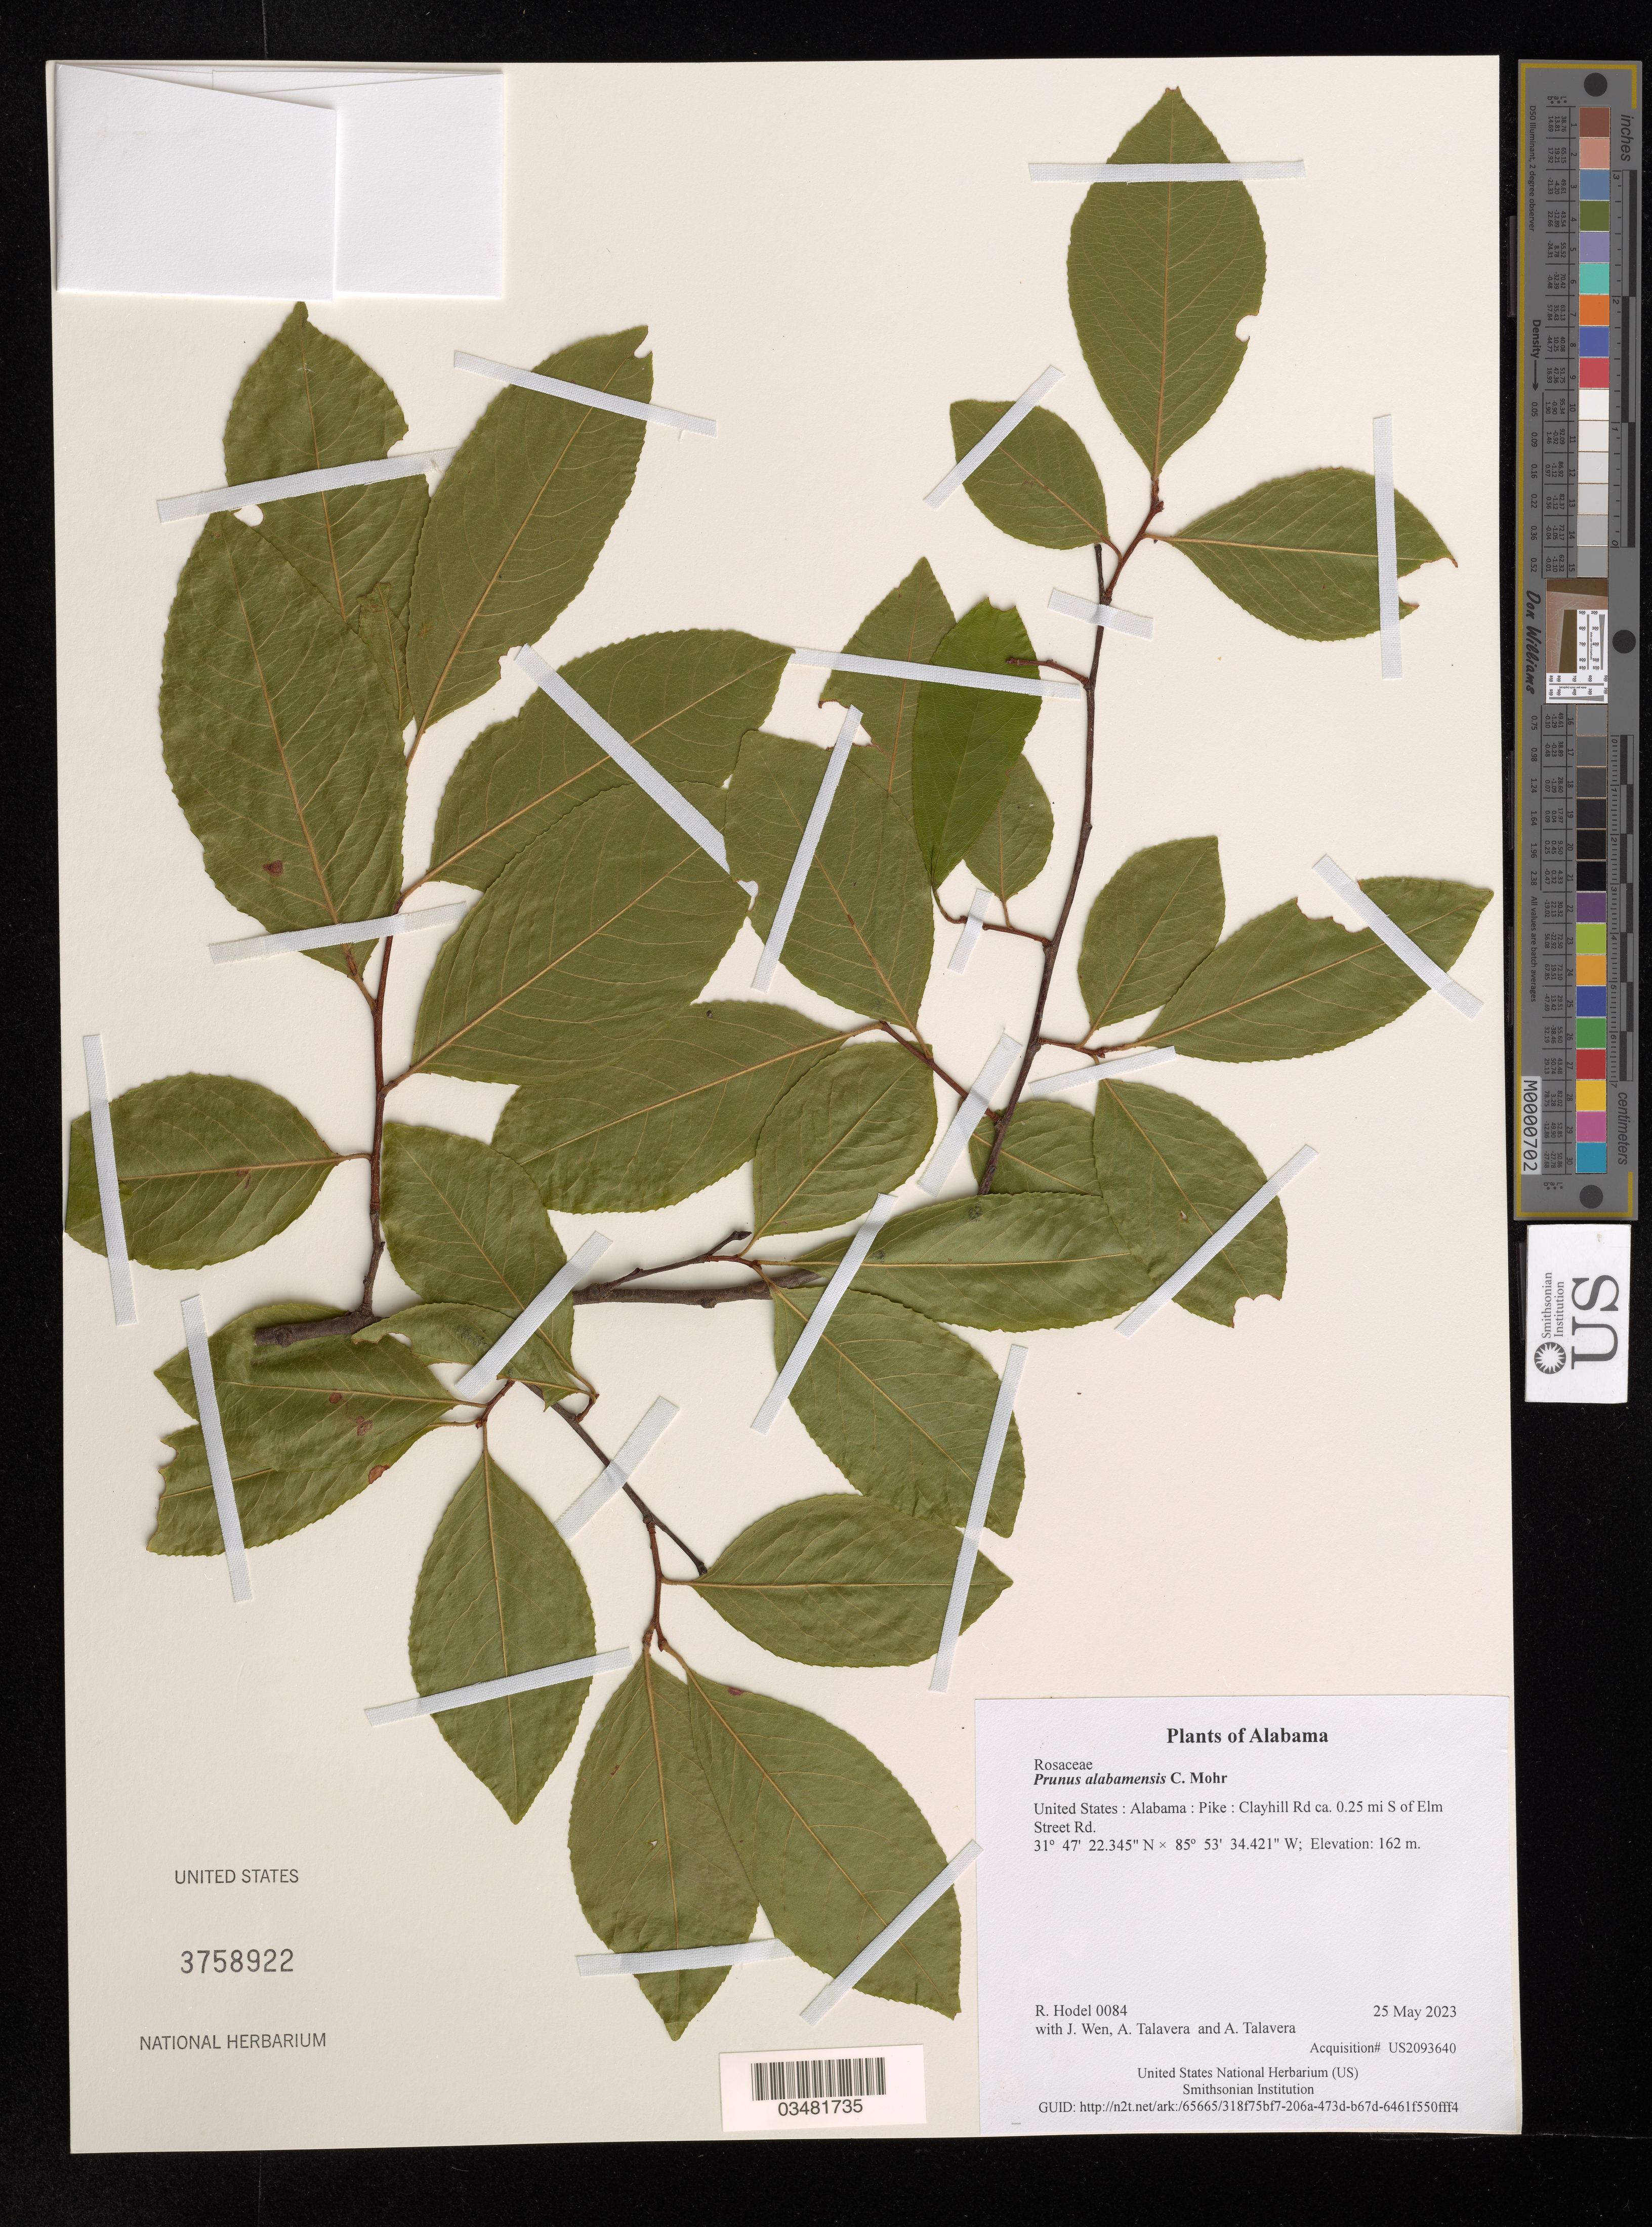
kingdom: Plantae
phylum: Tracheophyta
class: Magnoliopsida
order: Rosales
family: Rosaceae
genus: Prunus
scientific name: Prunus alabamensis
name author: C. Mohr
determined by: Hodel, Richard G. J.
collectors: R. Hodel, J. Wen, A. Talavera & A. Talavera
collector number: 0084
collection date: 2023-05-25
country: United States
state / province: Alabama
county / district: Pike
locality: Clayhill Rd ca. 0.25 mi S of Elm Street Rd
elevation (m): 162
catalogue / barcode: US 3758922